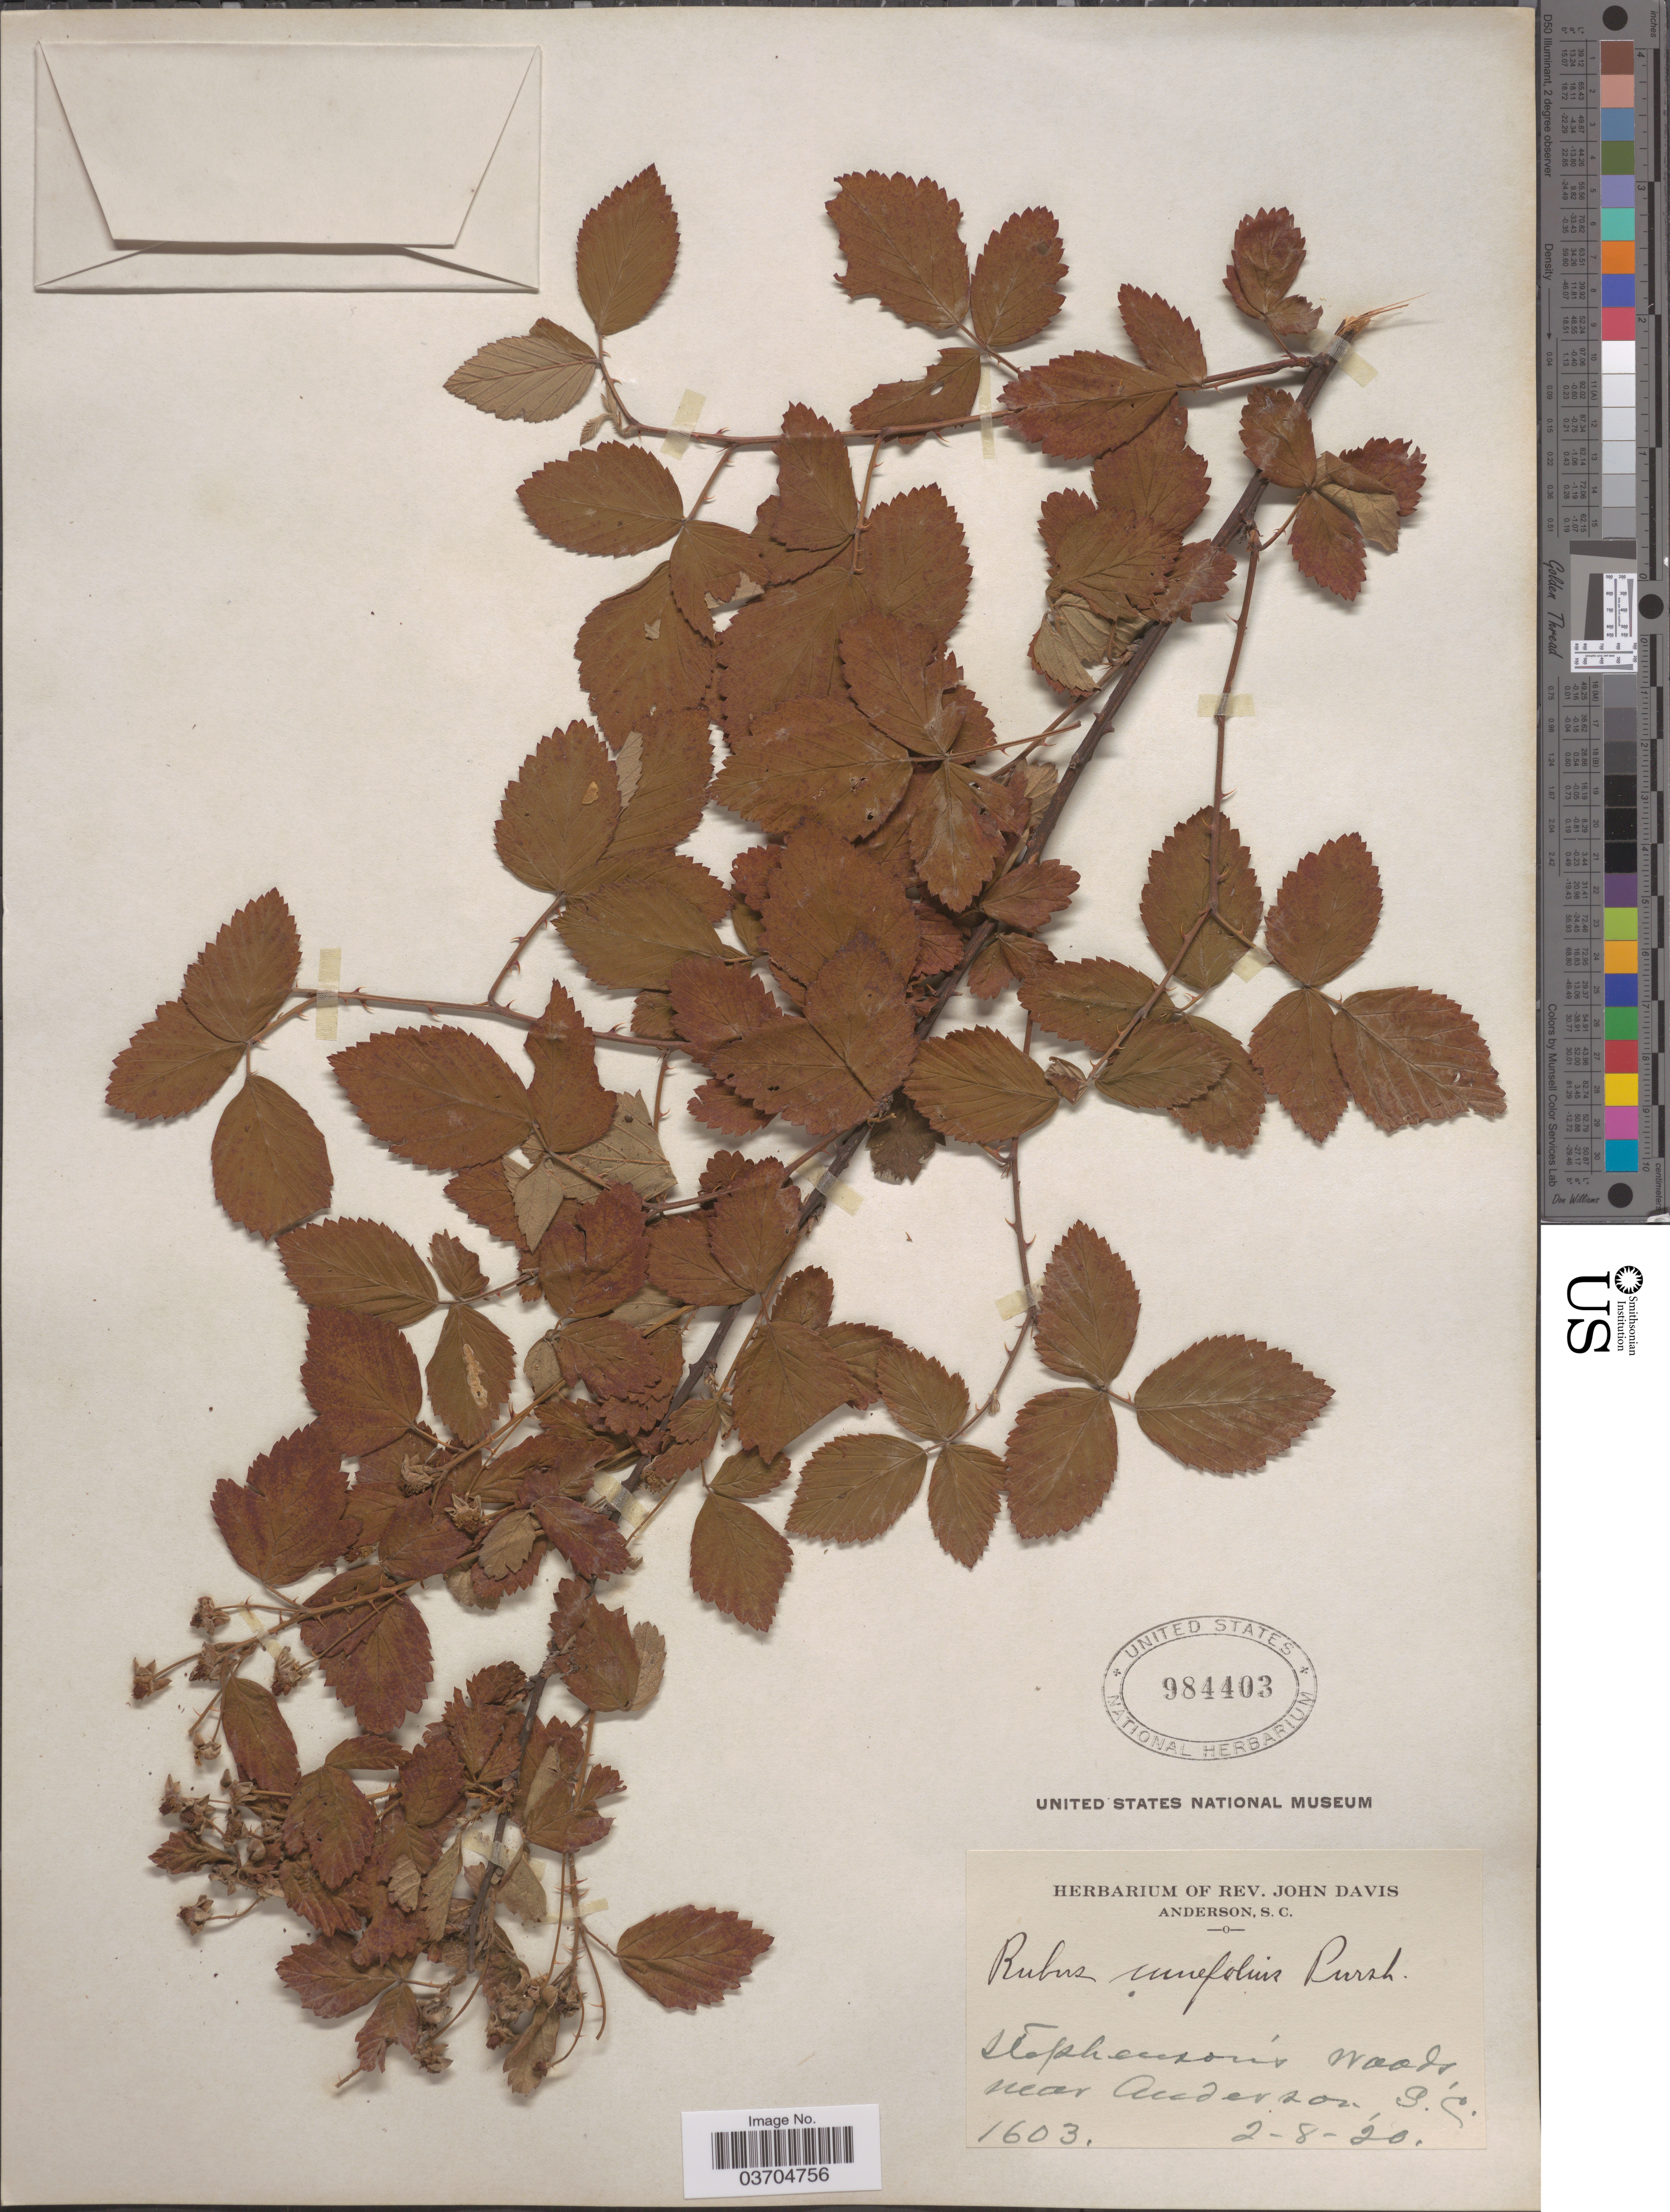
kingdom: Plantae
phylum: Tracheophyta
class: Magnoliopsida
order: Rosales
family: Rosaceae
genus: Rubus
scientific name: Rubus cuneifolius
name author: Pursh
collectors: ex herb. Rev. John Davis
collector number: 1603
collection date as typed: Transcribed d/m/y: 8/2/20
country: United States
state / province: South Carolina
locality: Stephenson's woods, near Anderson.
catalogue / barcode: US 984403